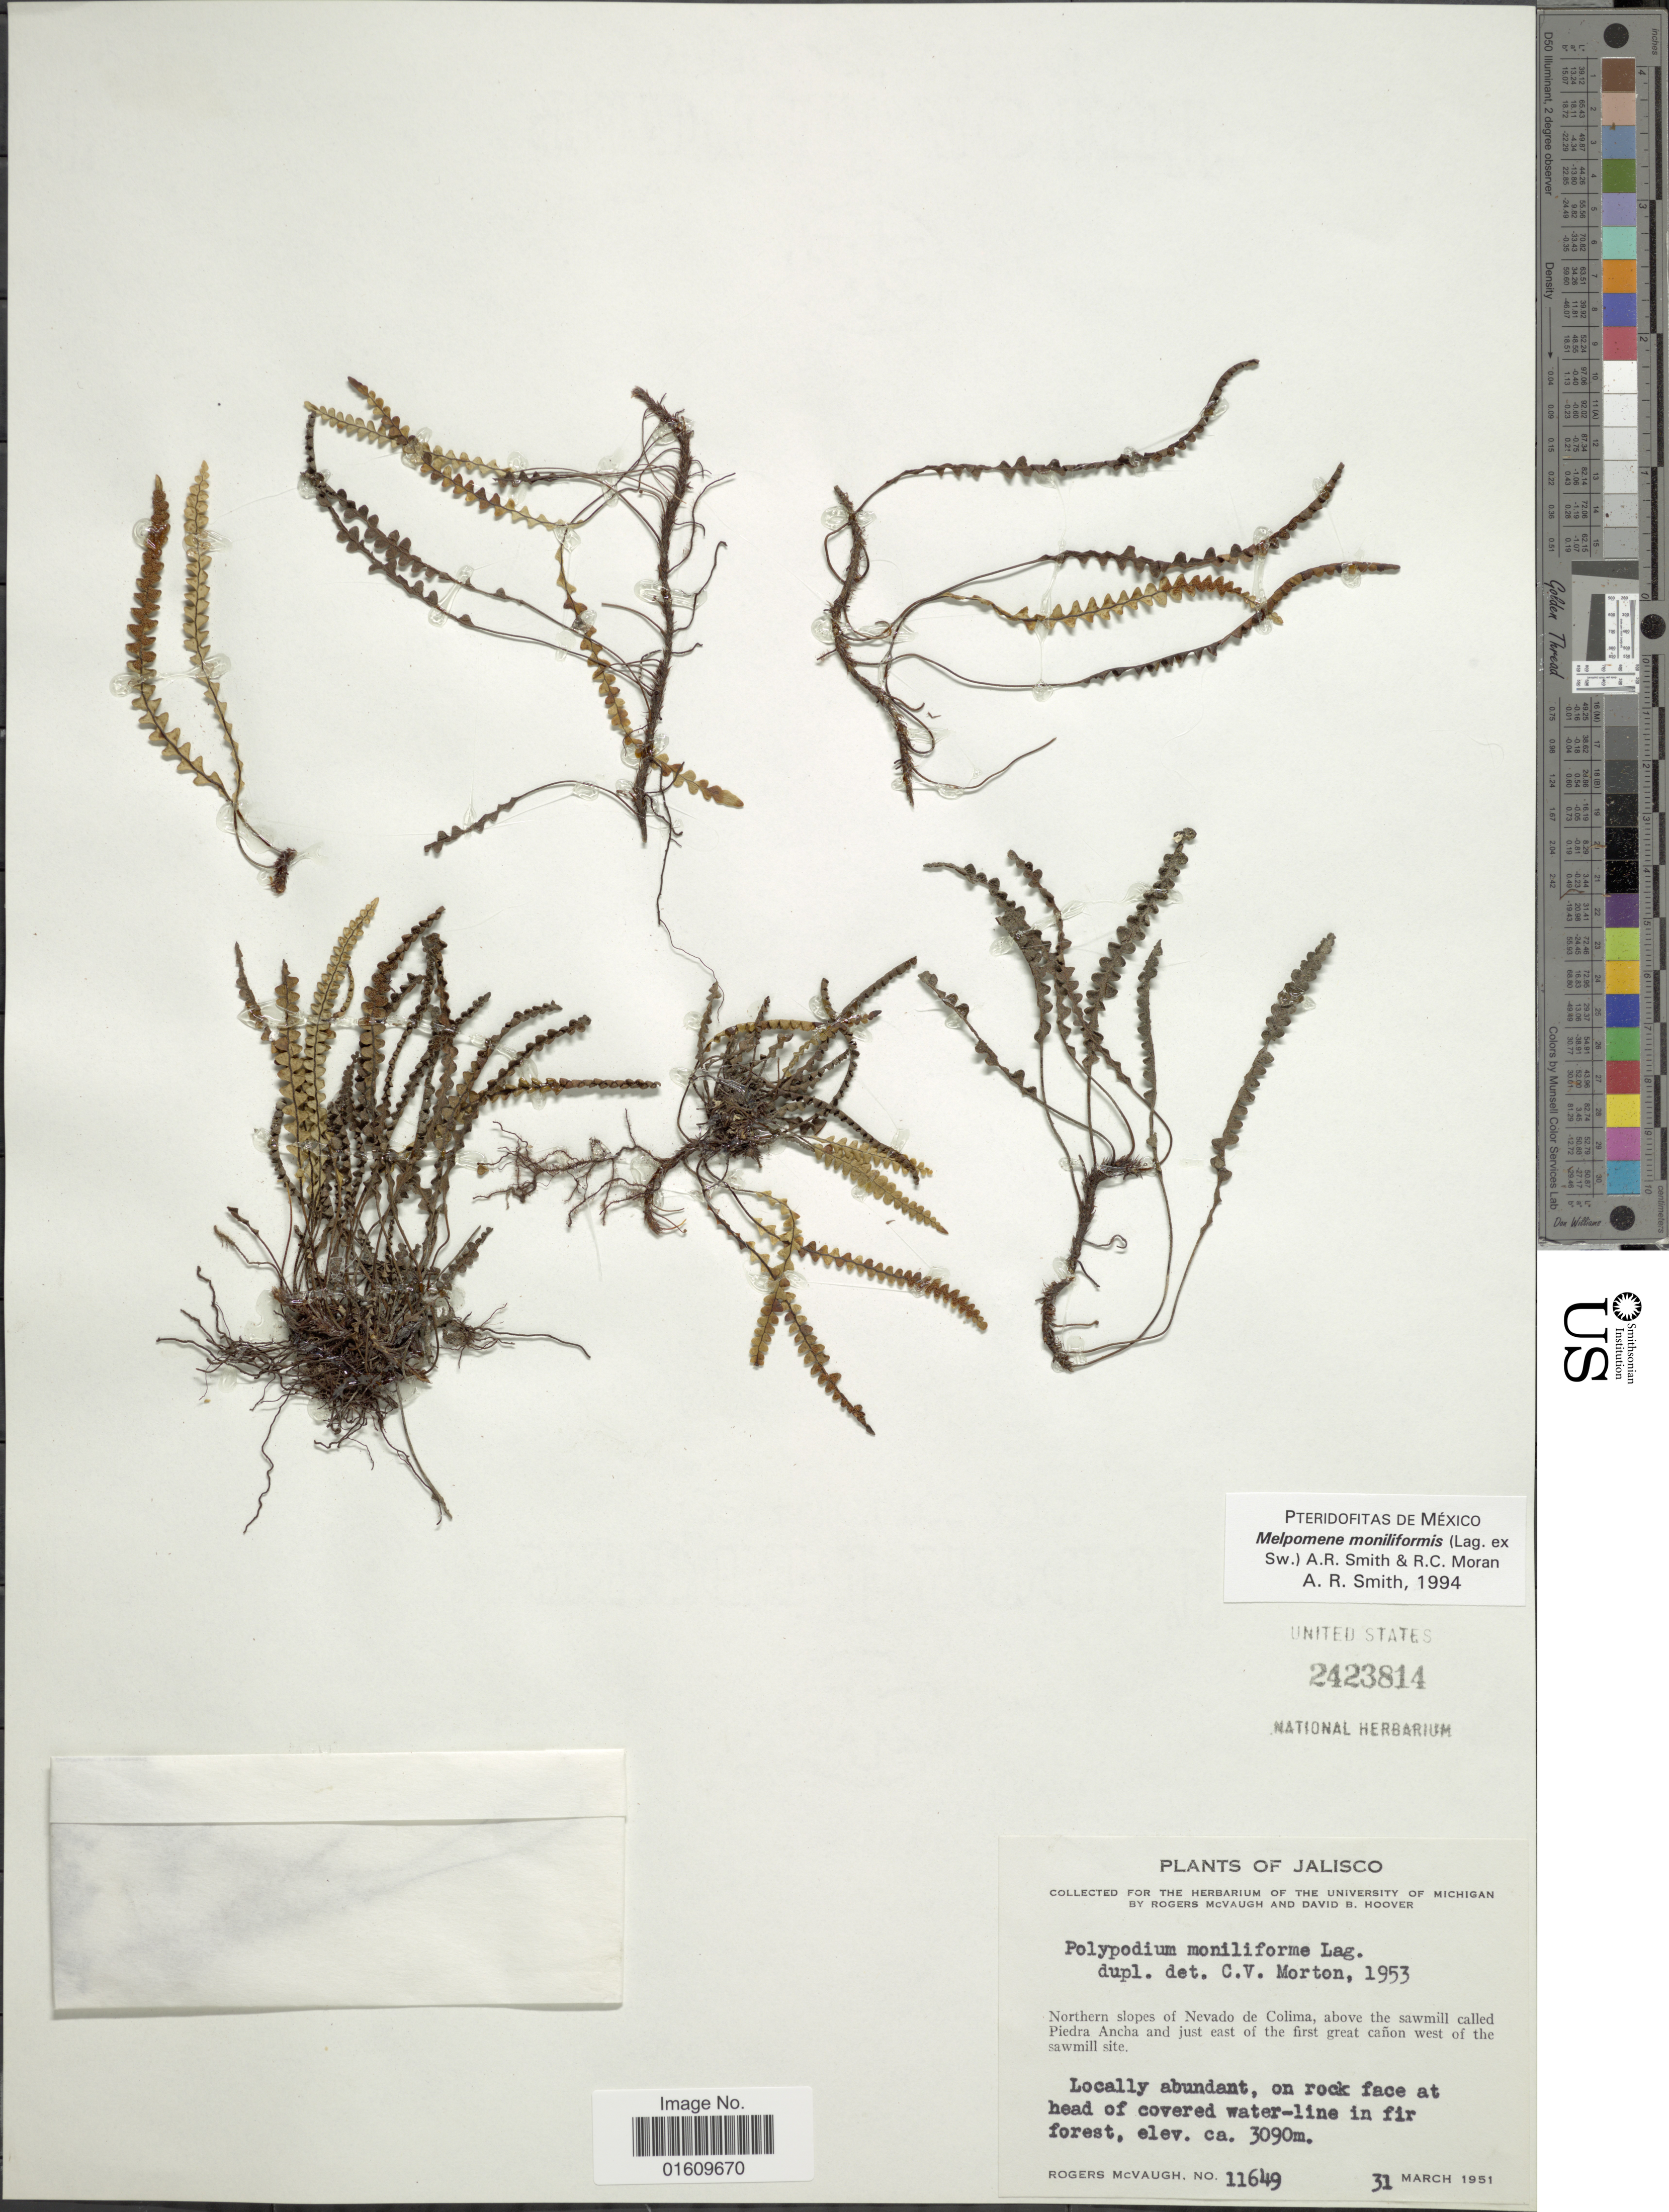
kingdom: Plantae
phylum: Tracheophyta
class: Polypodiopsida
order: Polypodiales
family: Polypodiaceae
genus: Melpomene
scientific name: Melpomene moniliformis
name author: (Lag. ex Sw.) A.R. Sm. & R.C. Moran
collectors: R. McVaugh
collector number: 11649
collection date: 1951-03-31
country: Mexico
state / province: Colima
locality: Jalisco, Northern slopes of Nevado de Colima, above the sawmill called Piedra Ancha and just east of the first great canon west of the sawmill site.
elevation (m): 3090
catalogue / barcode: US 2423814